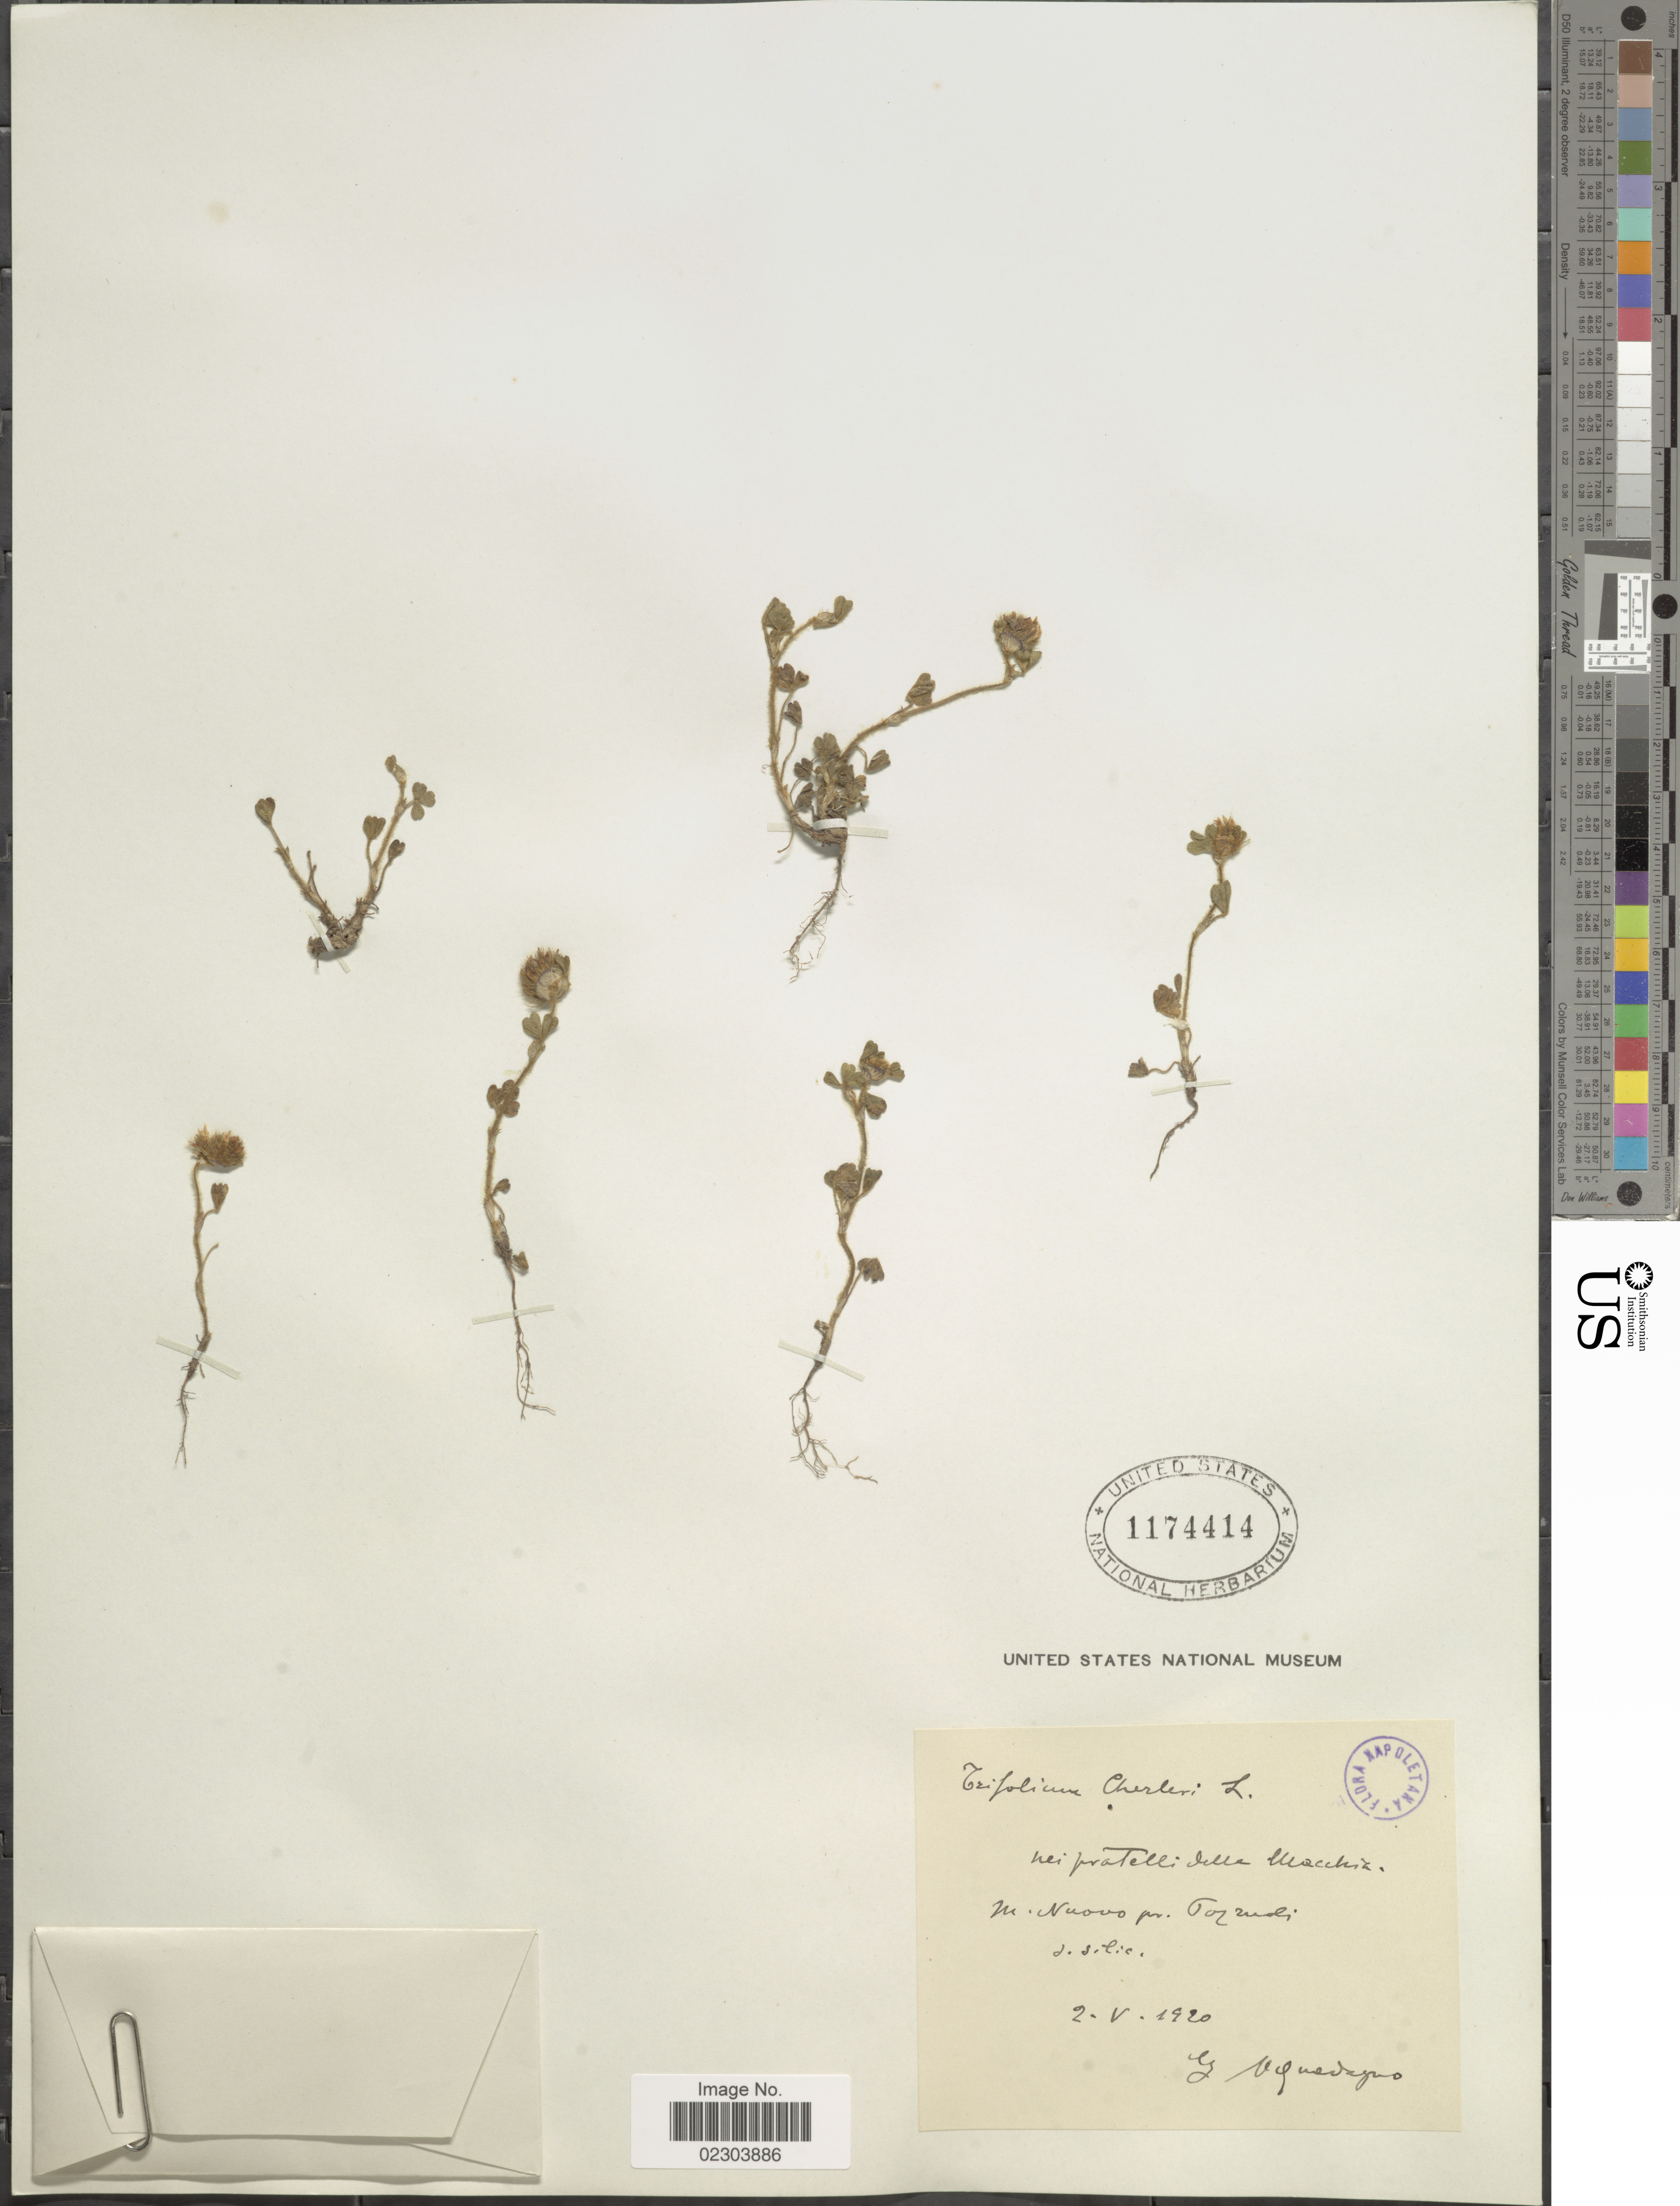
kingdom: Plantae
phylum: Tracheophyta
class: Magnoliopsida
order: Fabales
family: Fabaceae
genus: Trifolium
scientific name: Trifolium cherleri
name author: L.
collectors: G. Guadagno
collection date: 1920-05-02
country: Italy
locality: Nei pratelli olla Uzocchia M. Nuovo pr. Pozzuoli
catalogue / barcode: US 1174414